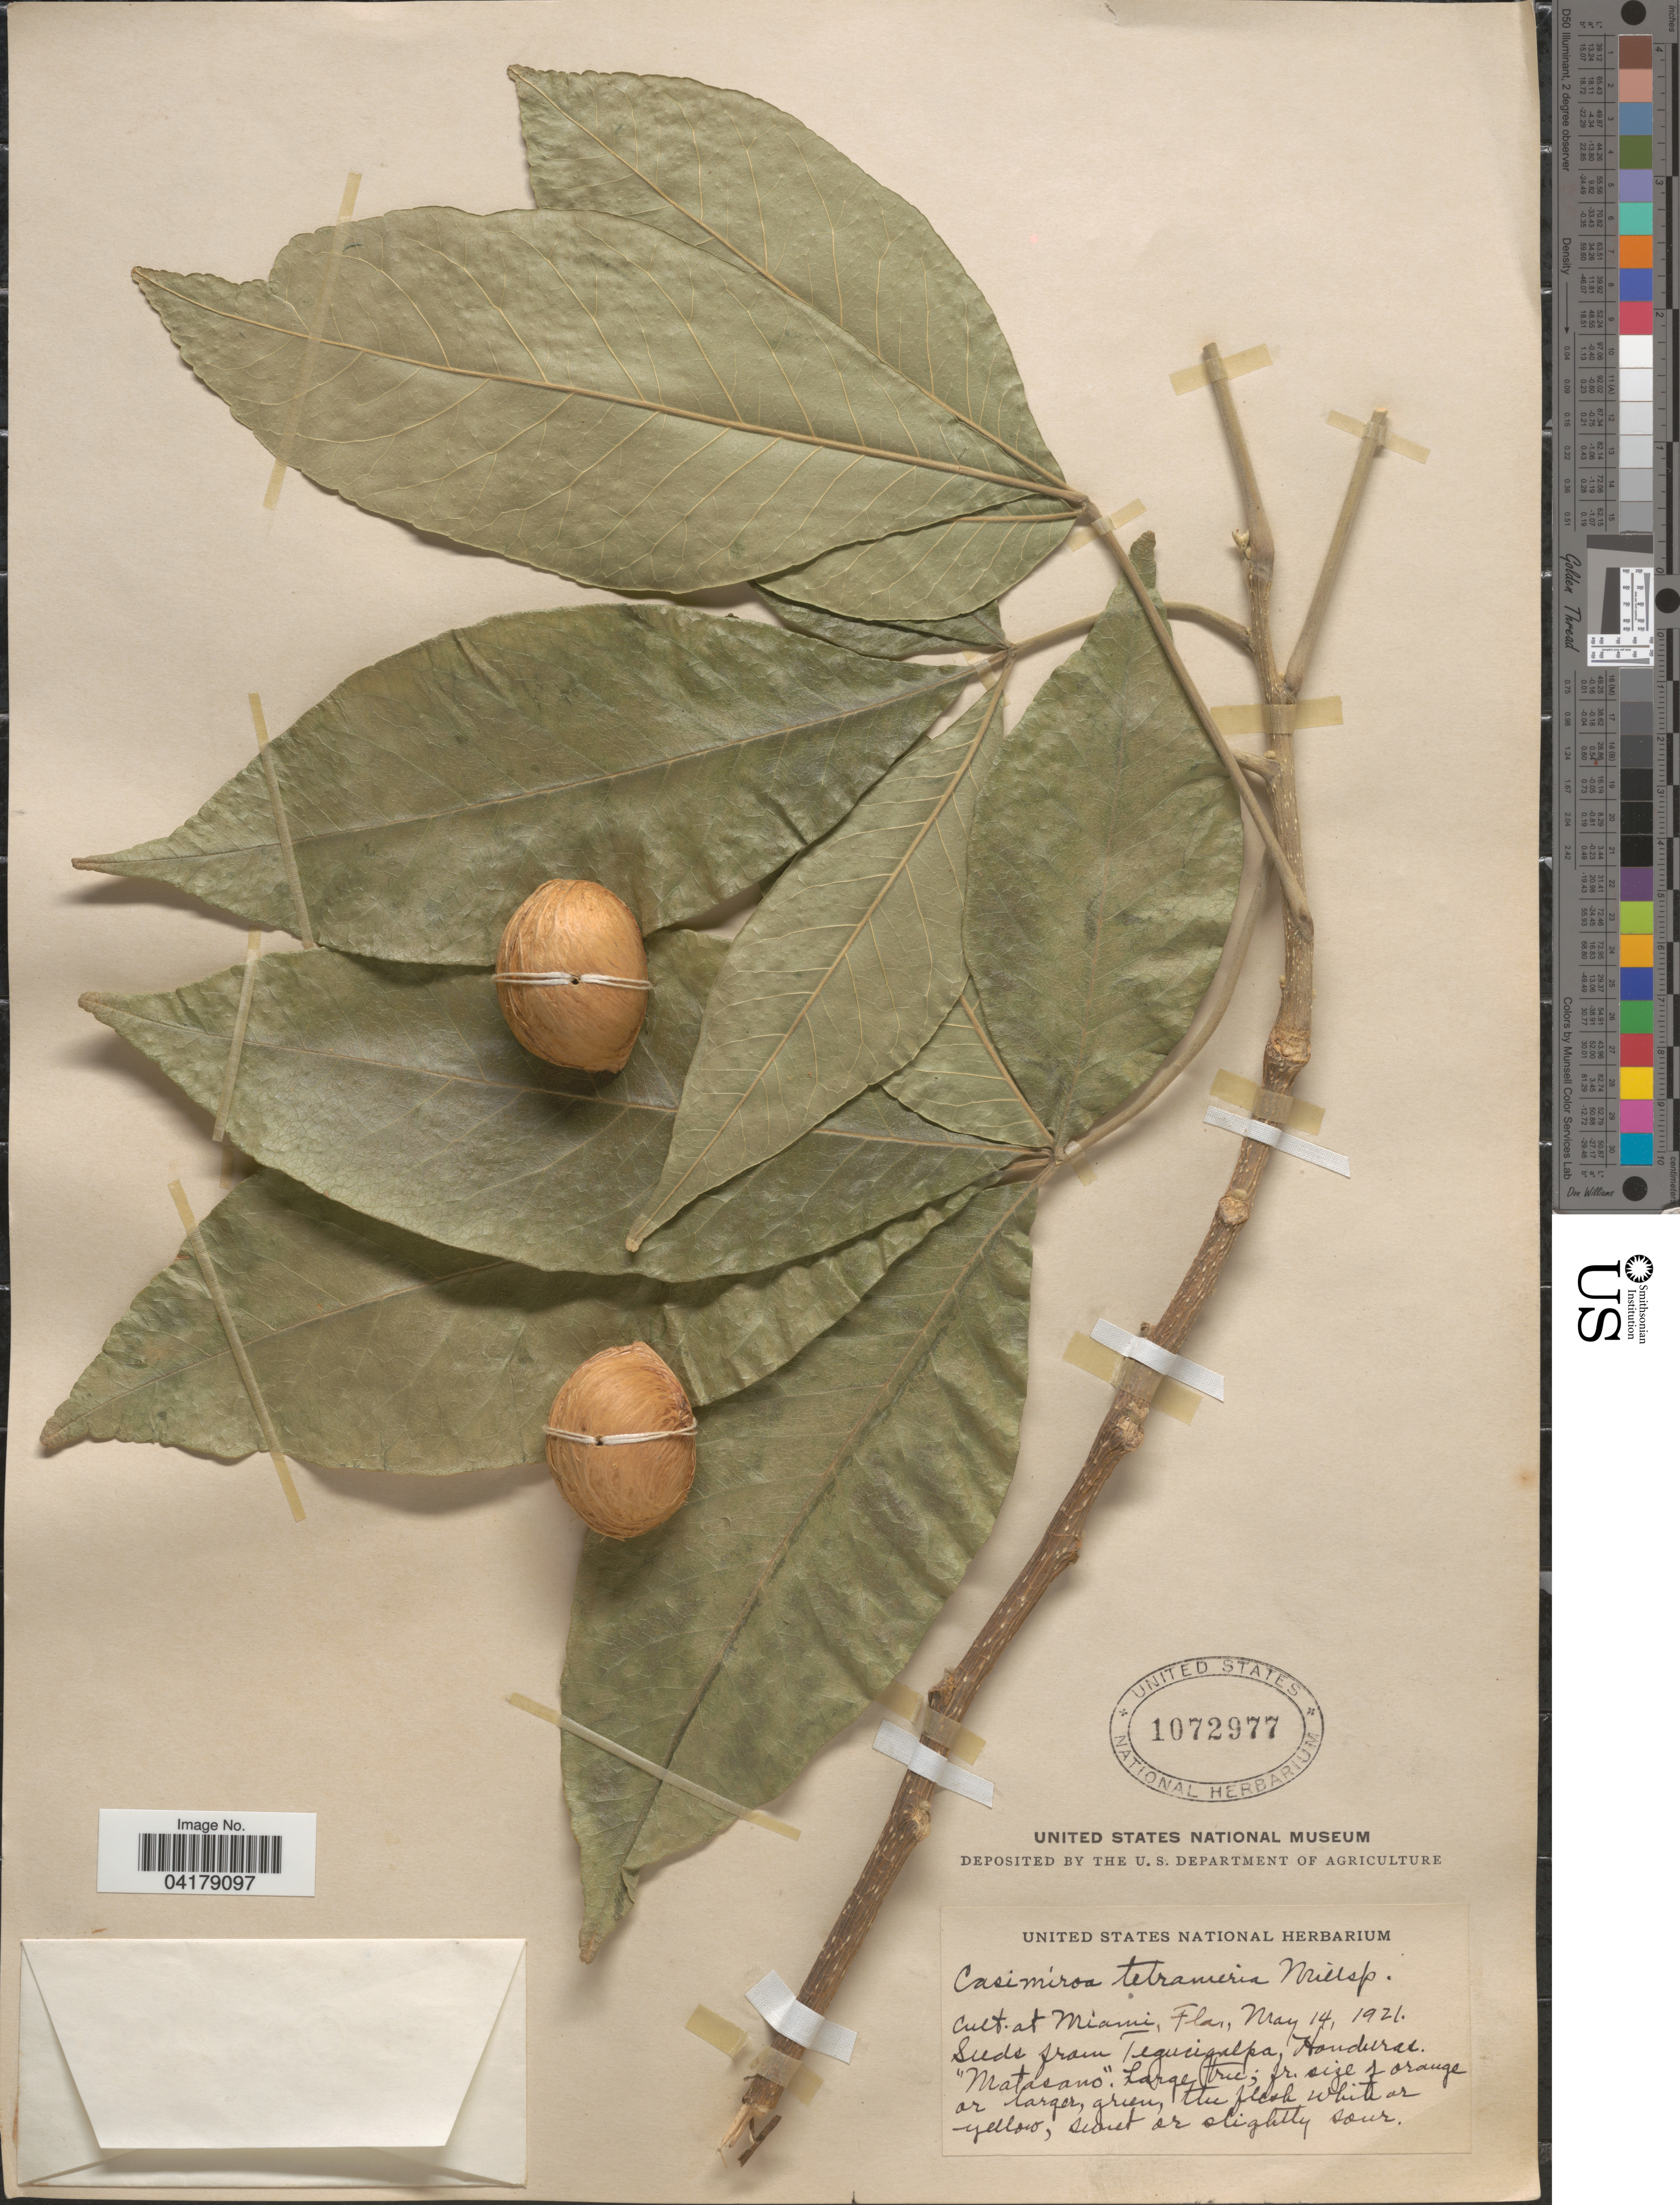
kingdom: Plantae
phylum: Tracheophyta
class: Magnoliopsida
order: Sapindales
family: Rutaceae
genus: Casimiroa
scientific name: Casimiroa tetrameria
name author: Millsp.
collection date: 1921-05-14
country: United States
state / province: Florida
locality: Miami.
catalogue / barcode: US 1072977